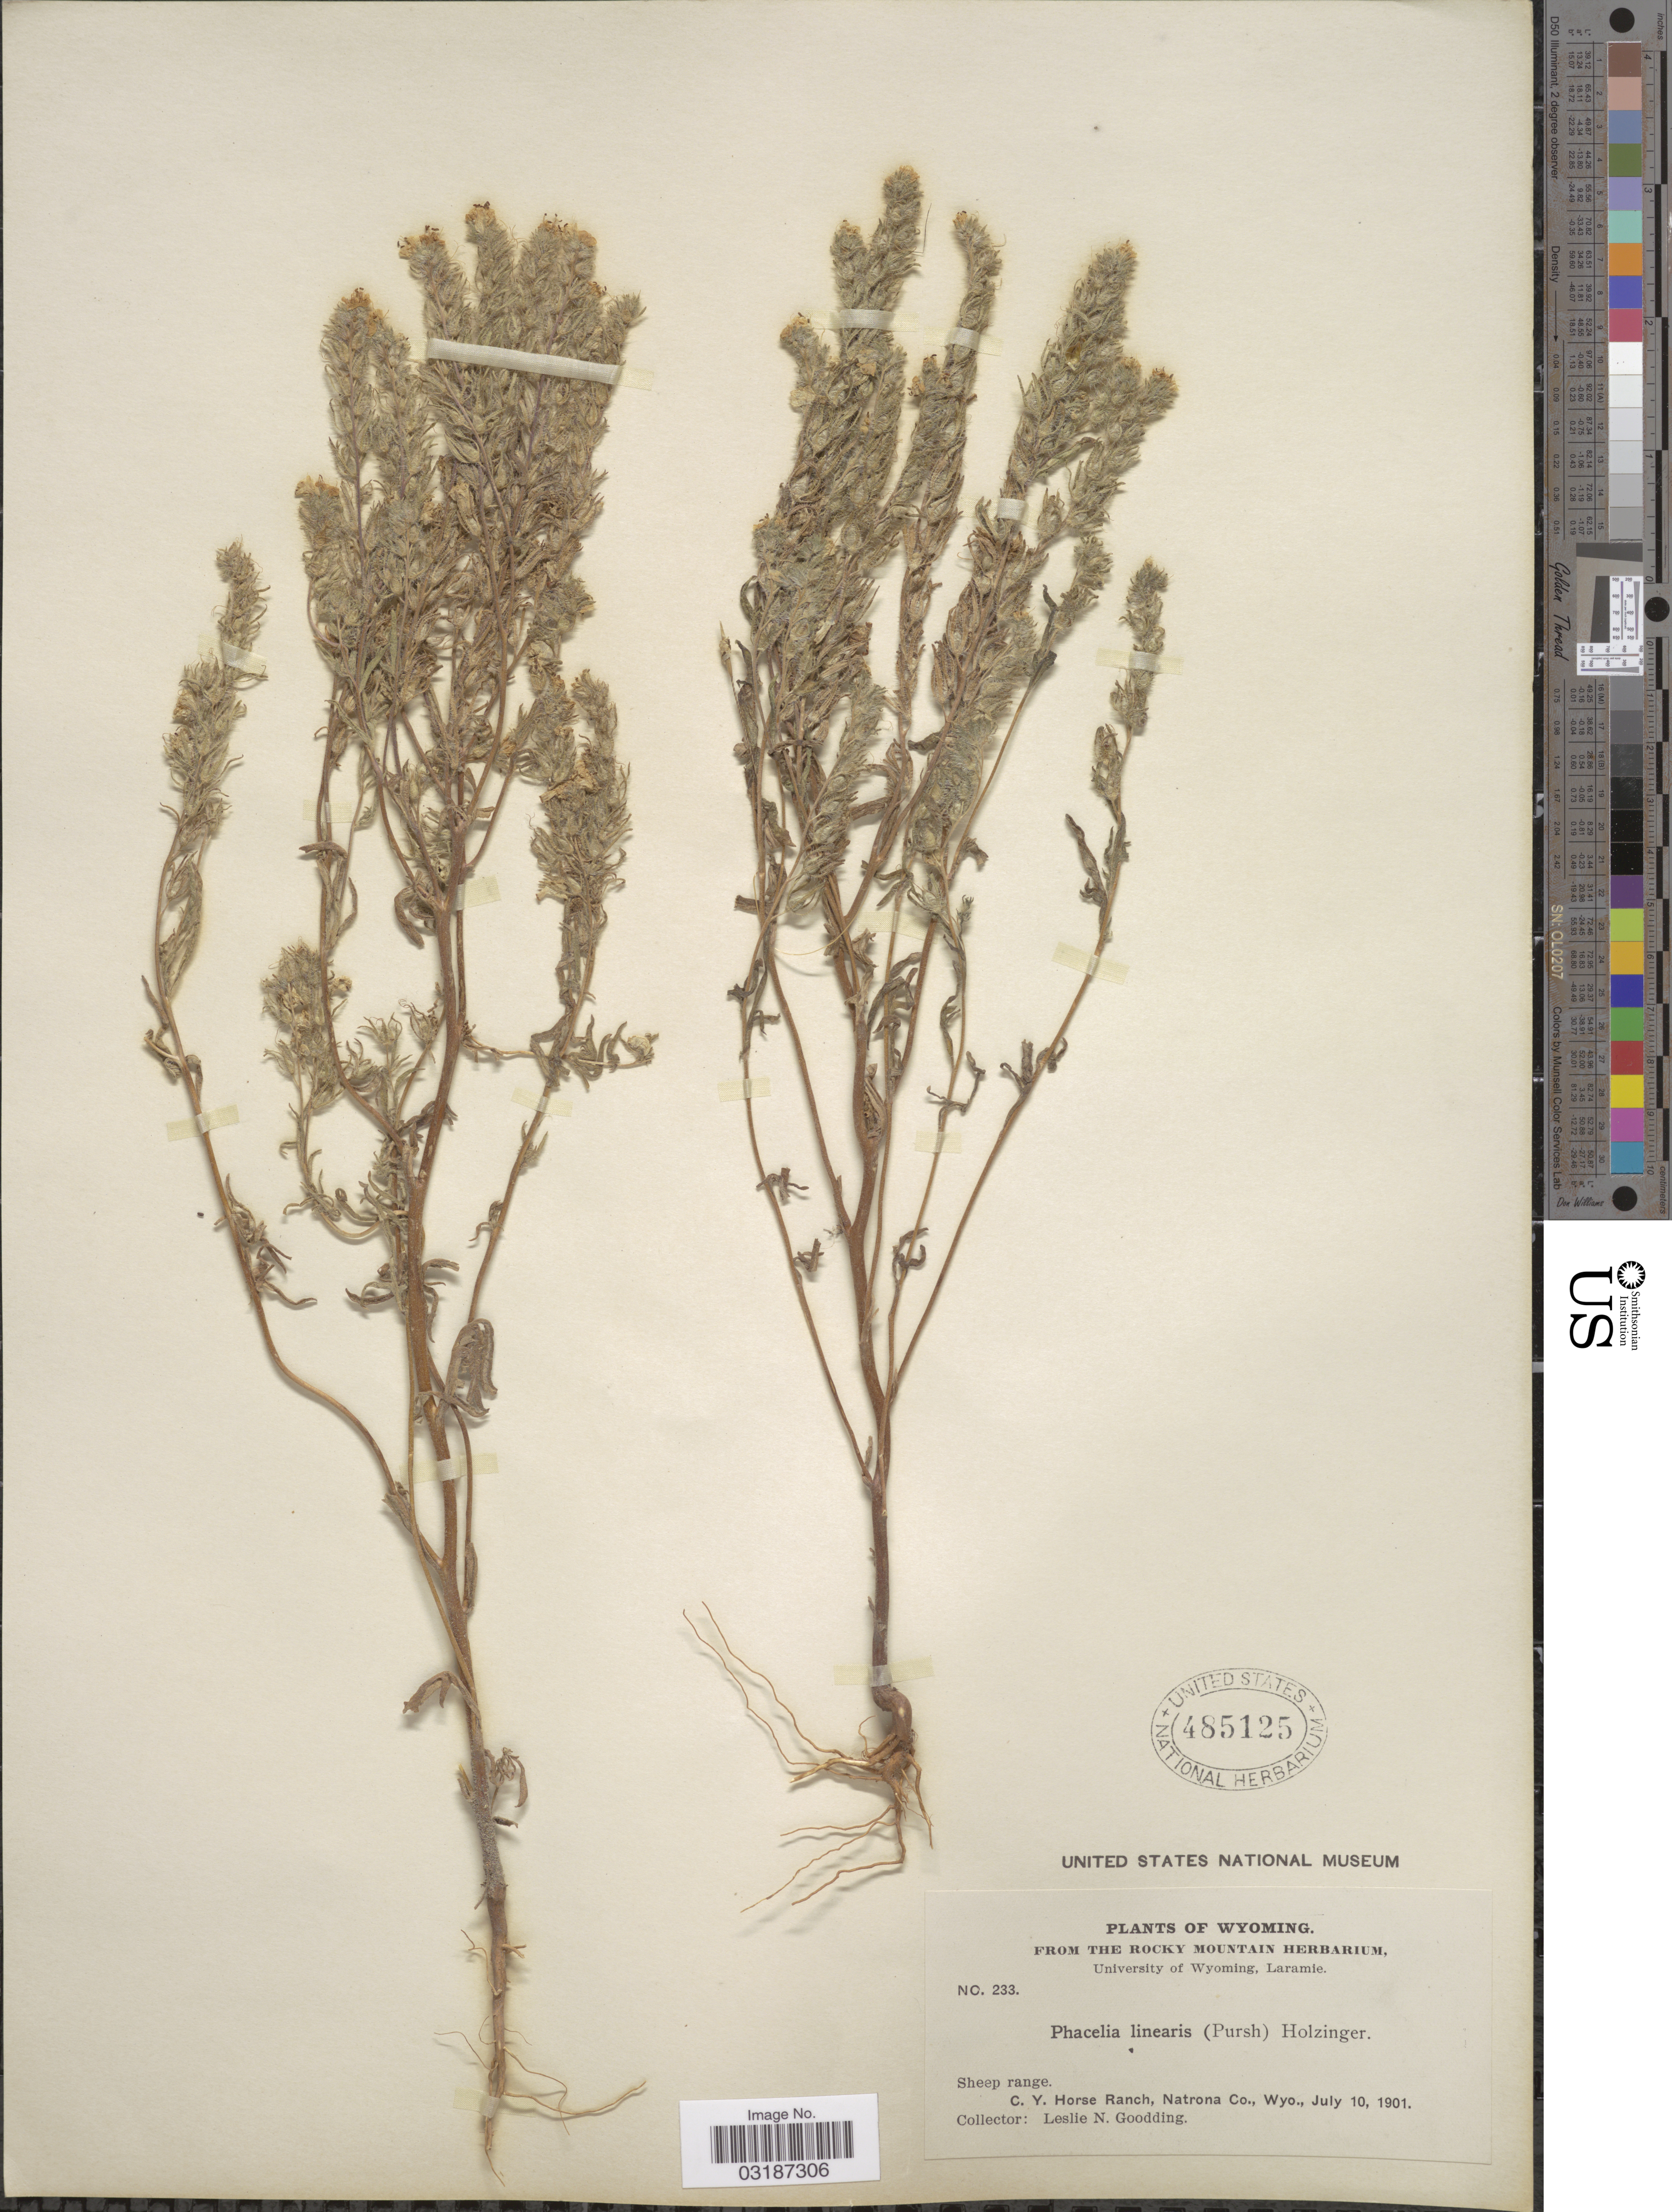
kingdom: Plantae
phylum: Tracheophyta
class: Magnoliopsida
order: Boraginales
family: Hydrophyllaceae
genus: Phacelia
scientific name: Phacelia linearis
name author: (Pursh) Holz.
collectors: L. N. Goodding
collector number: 233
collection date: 1901-07-10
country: United States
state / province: Wyoming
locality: Sheep range. C. Y. Horse Ranch, Natrona Co., Wyo.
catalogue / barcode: US 485125